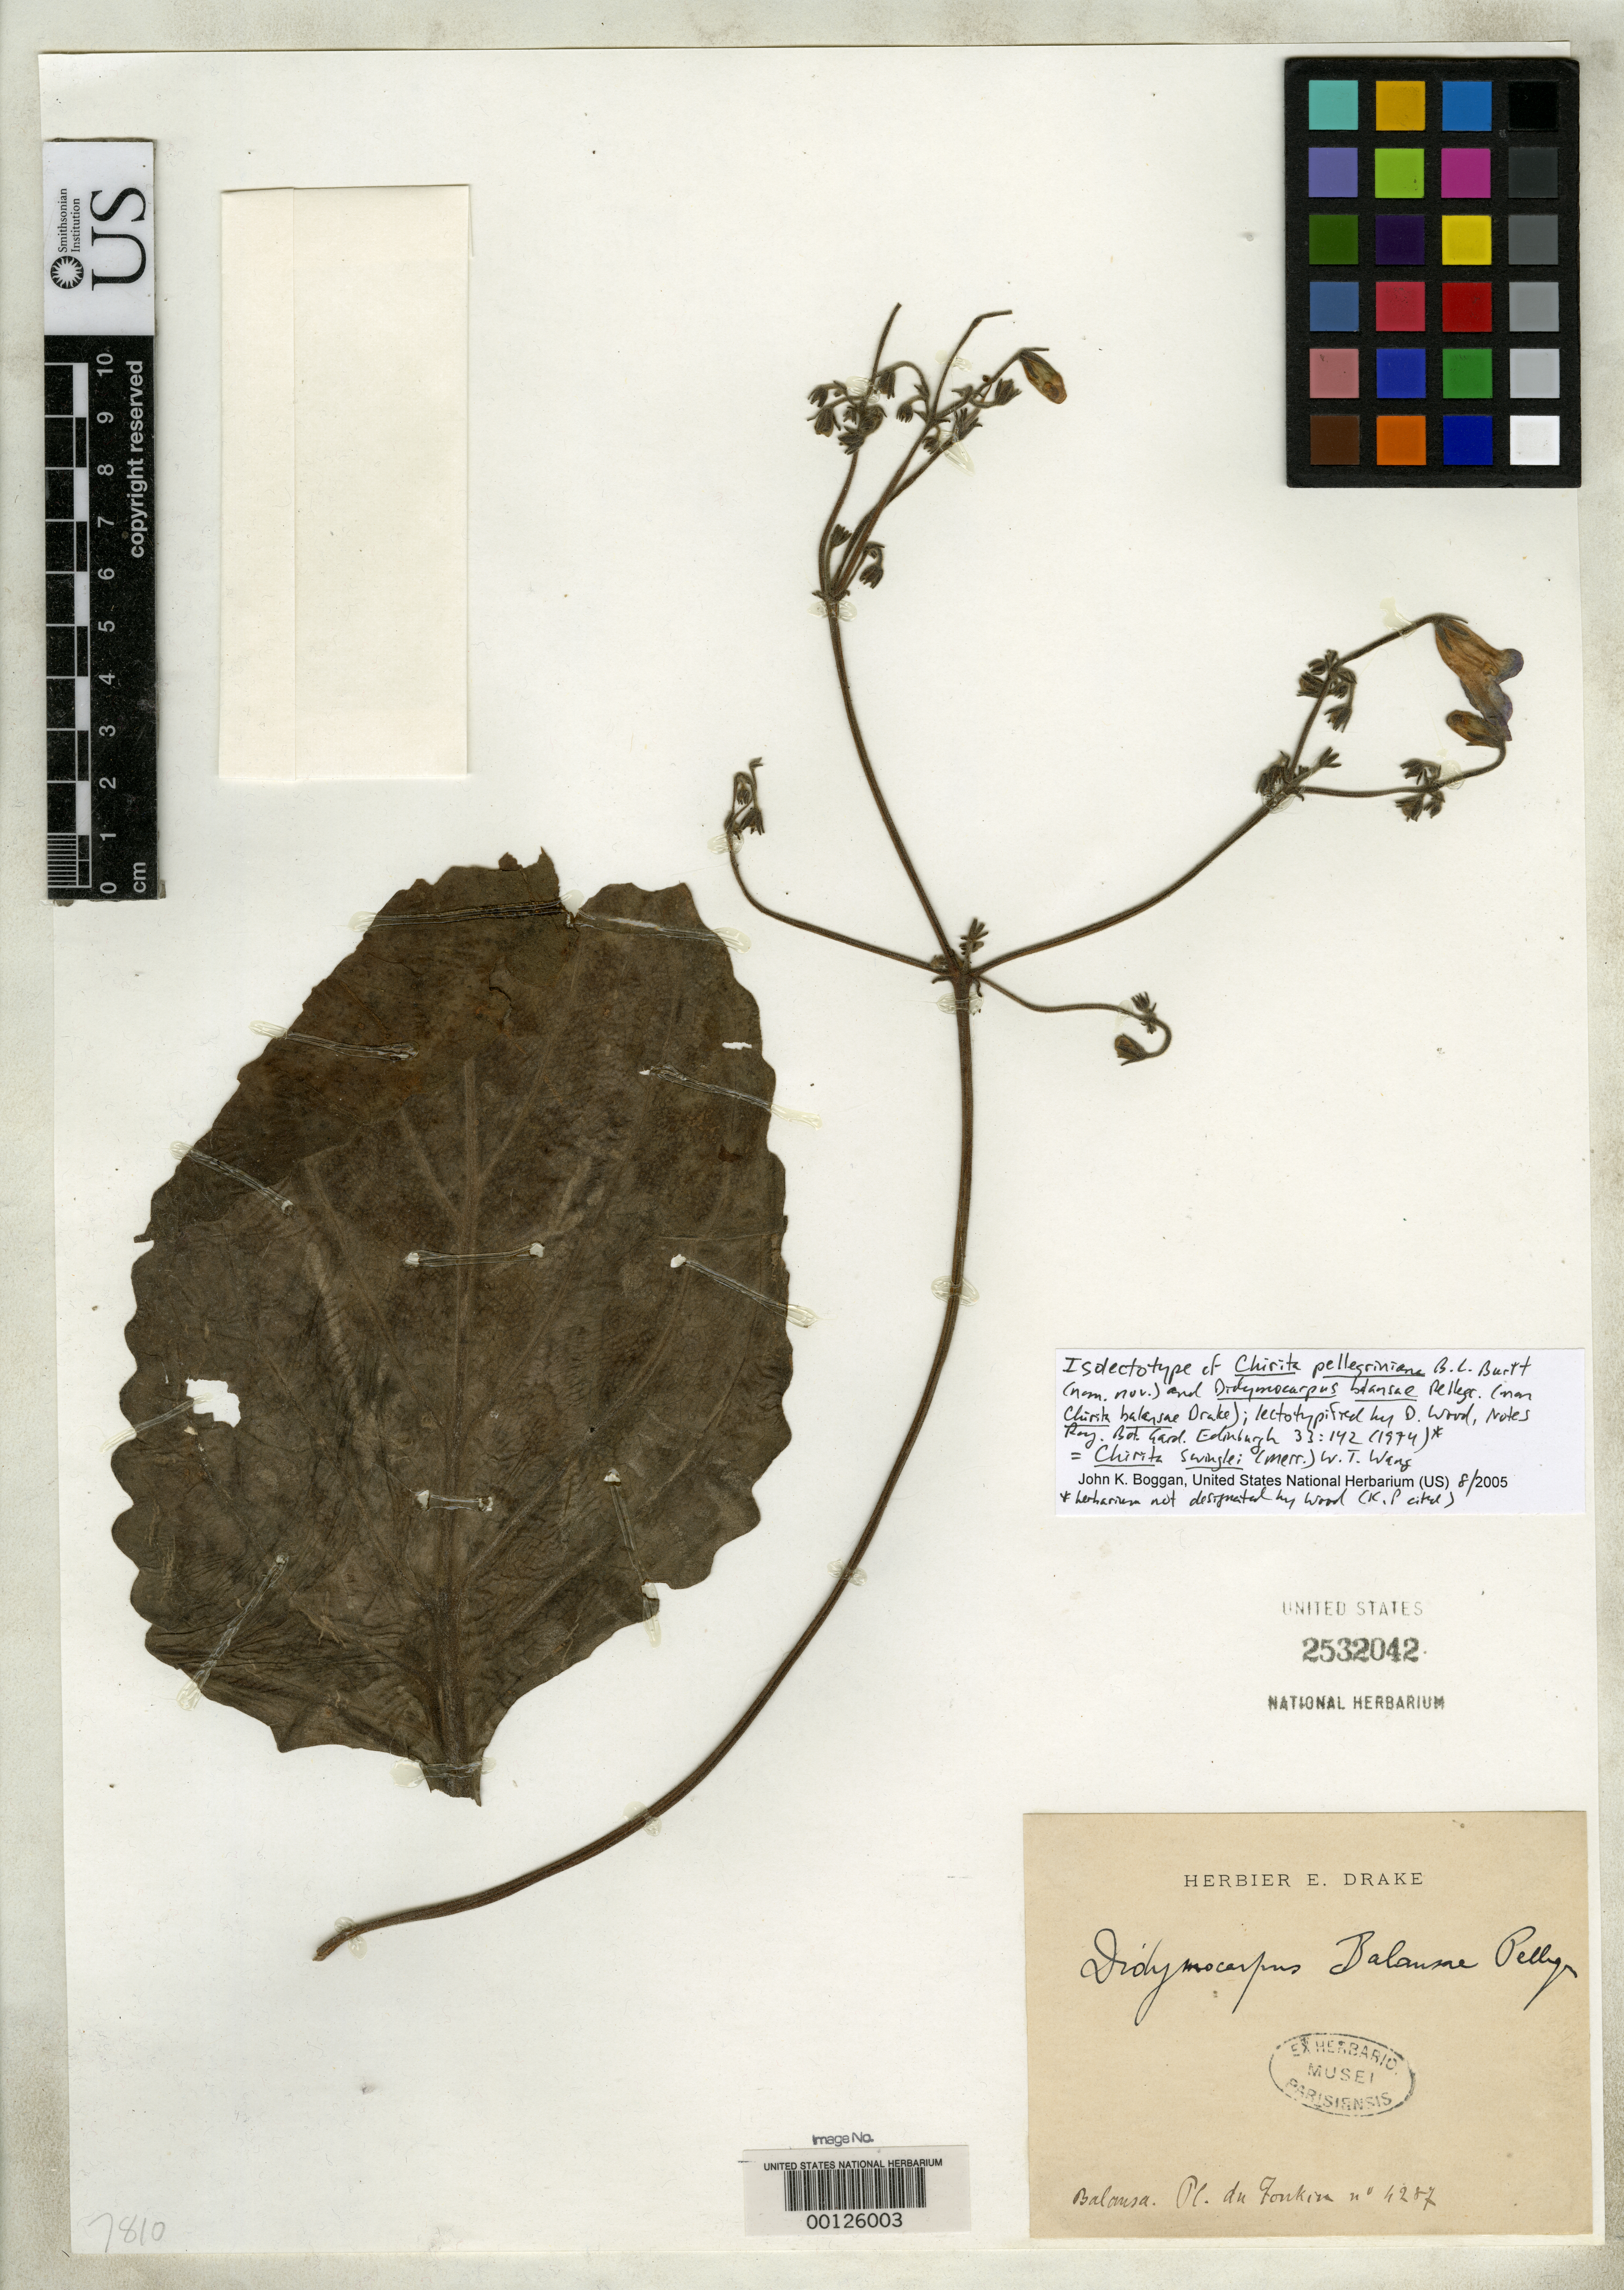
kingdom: Plantae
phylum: Tracheophyta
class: Magnoliopsida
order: Lamiales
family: Gesneriaceae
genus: Didymocarpus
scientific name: Didymocarpus balansae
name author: Pellegr.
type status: Isolectotype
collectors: B. Balansa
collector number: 4287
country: Vietnam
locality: Tonkin.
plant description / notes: Lectotypified by Wood without specifying lectotype herbarium (K, P cited); secondary lectotypification required.; Also an isolectotype of Chirita pellegriniana B.L. Burtt.; Nom. nov. for Didymocarpus balansae Pellegr., non Chirita balansae Drake.; Also an isolectotype of Didymocarpus balansae Pellegr.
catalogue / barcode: US 2532042